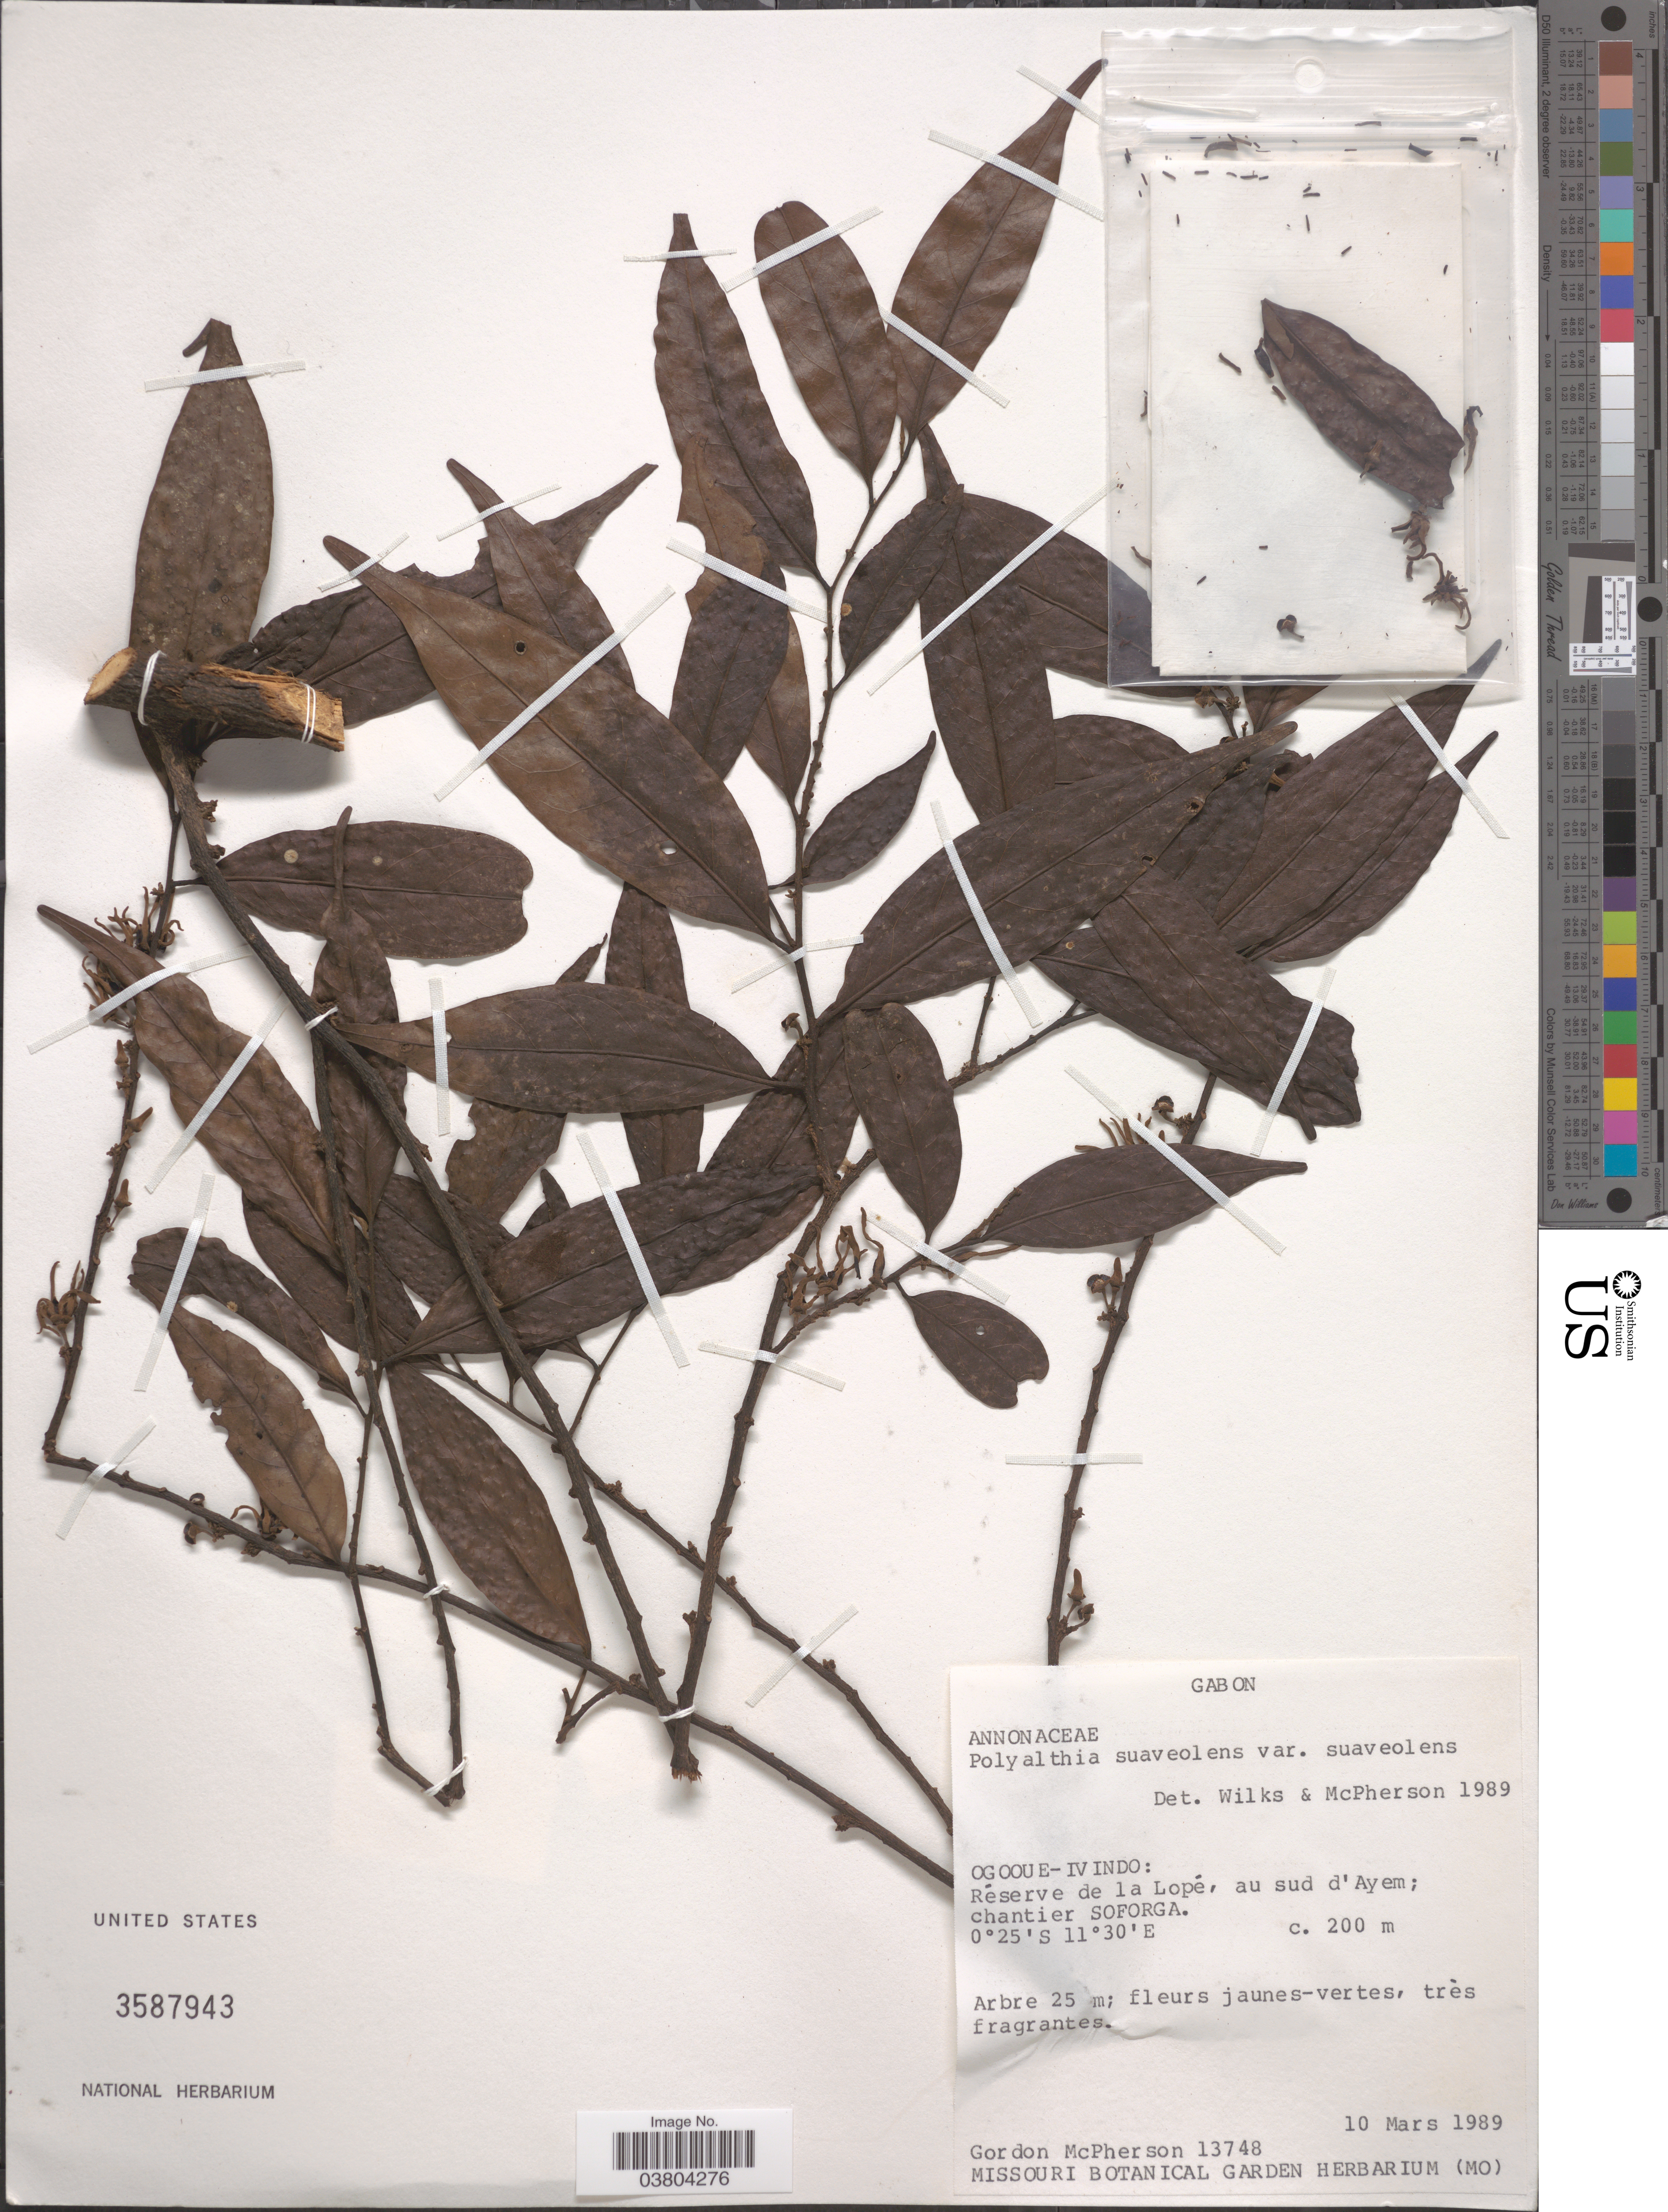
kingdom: Plantae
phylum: Tracheophyta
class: Magnoliopsida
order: Magnoliales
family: Annonaceae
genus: Greenwayodendron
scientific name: Greenwayodendron suaveolens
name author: (Engl. & Diels) Verdc.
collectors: G. McPherson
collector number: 13748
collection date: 1989-03-10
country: Gabon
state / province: Ogooue-Ivindo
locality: Réserve de la Lopé, au sud d'Ayem; chantier Soforga.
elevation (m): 200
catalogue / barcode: US 3587943